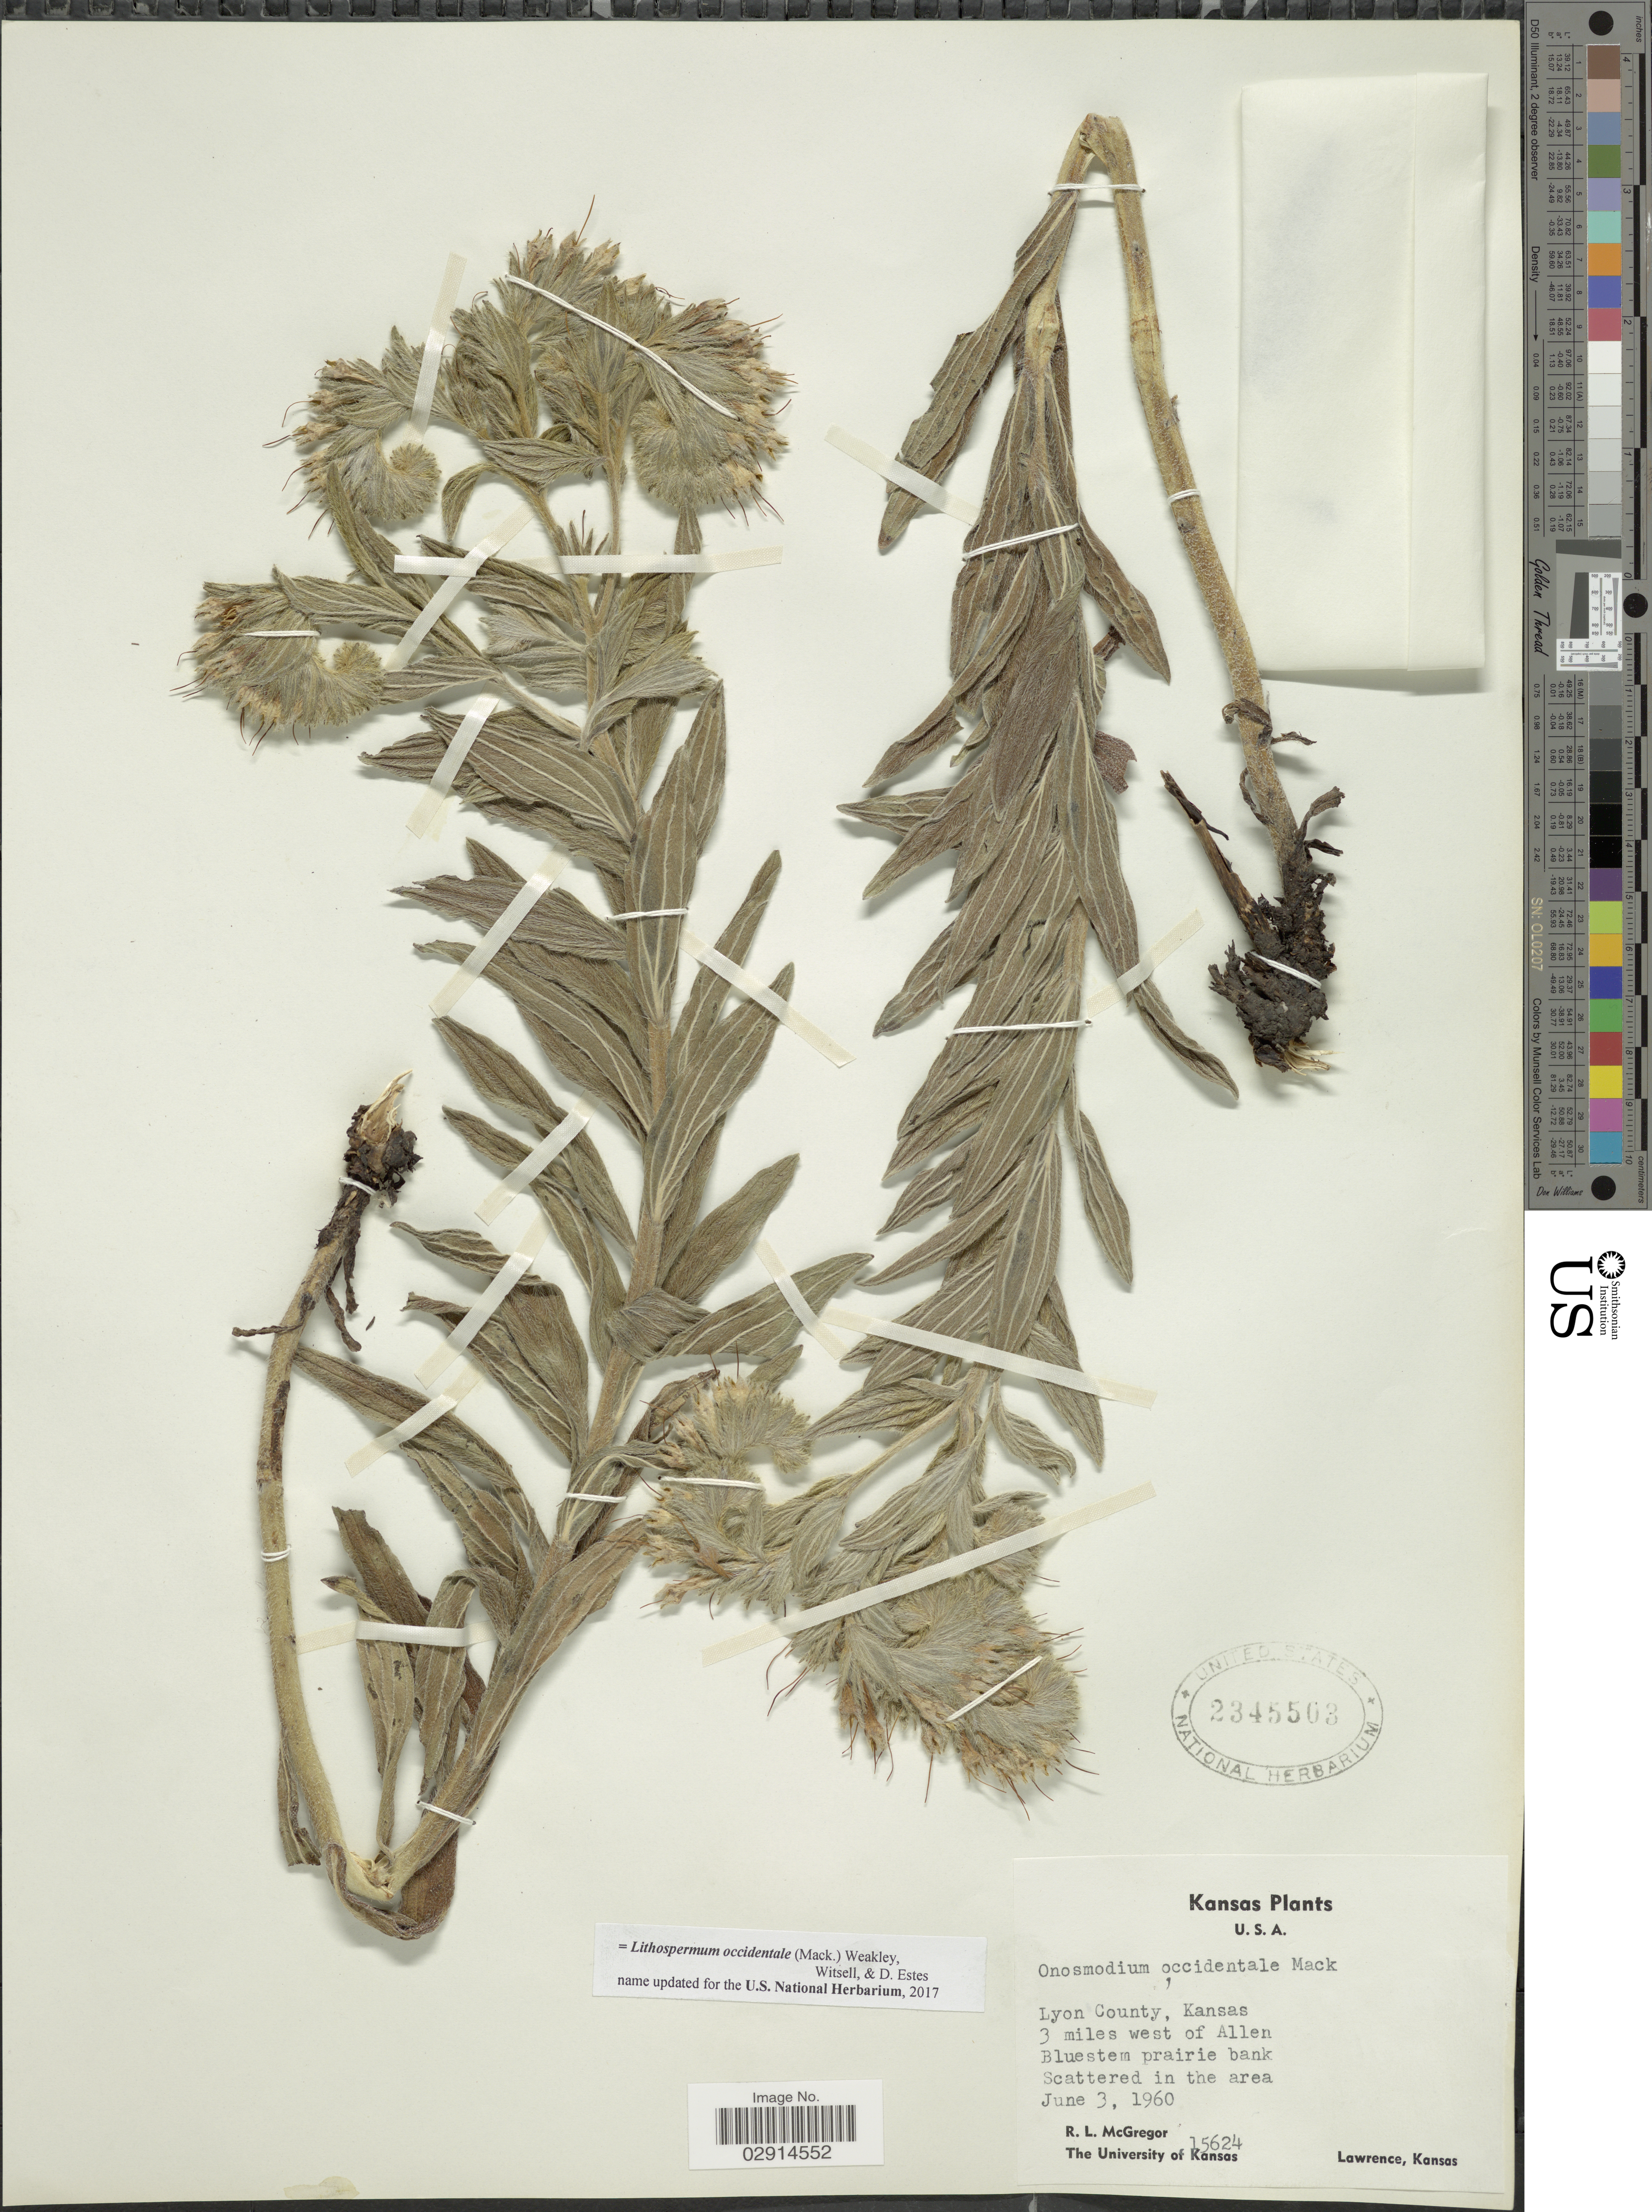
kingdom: Plantae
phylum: Tracheophyta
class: Magnoliopsida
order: Boraginales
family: Boraginaceae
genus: Lithospermum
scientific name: Lithospermum occidentale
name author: (Mack.) Weakley et al.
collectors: R. McGregor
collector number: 15624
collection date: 1960-06-03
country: United States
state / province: Kansas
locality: Lyon County, 3 miles west of Allen.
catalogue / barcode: US 2345503